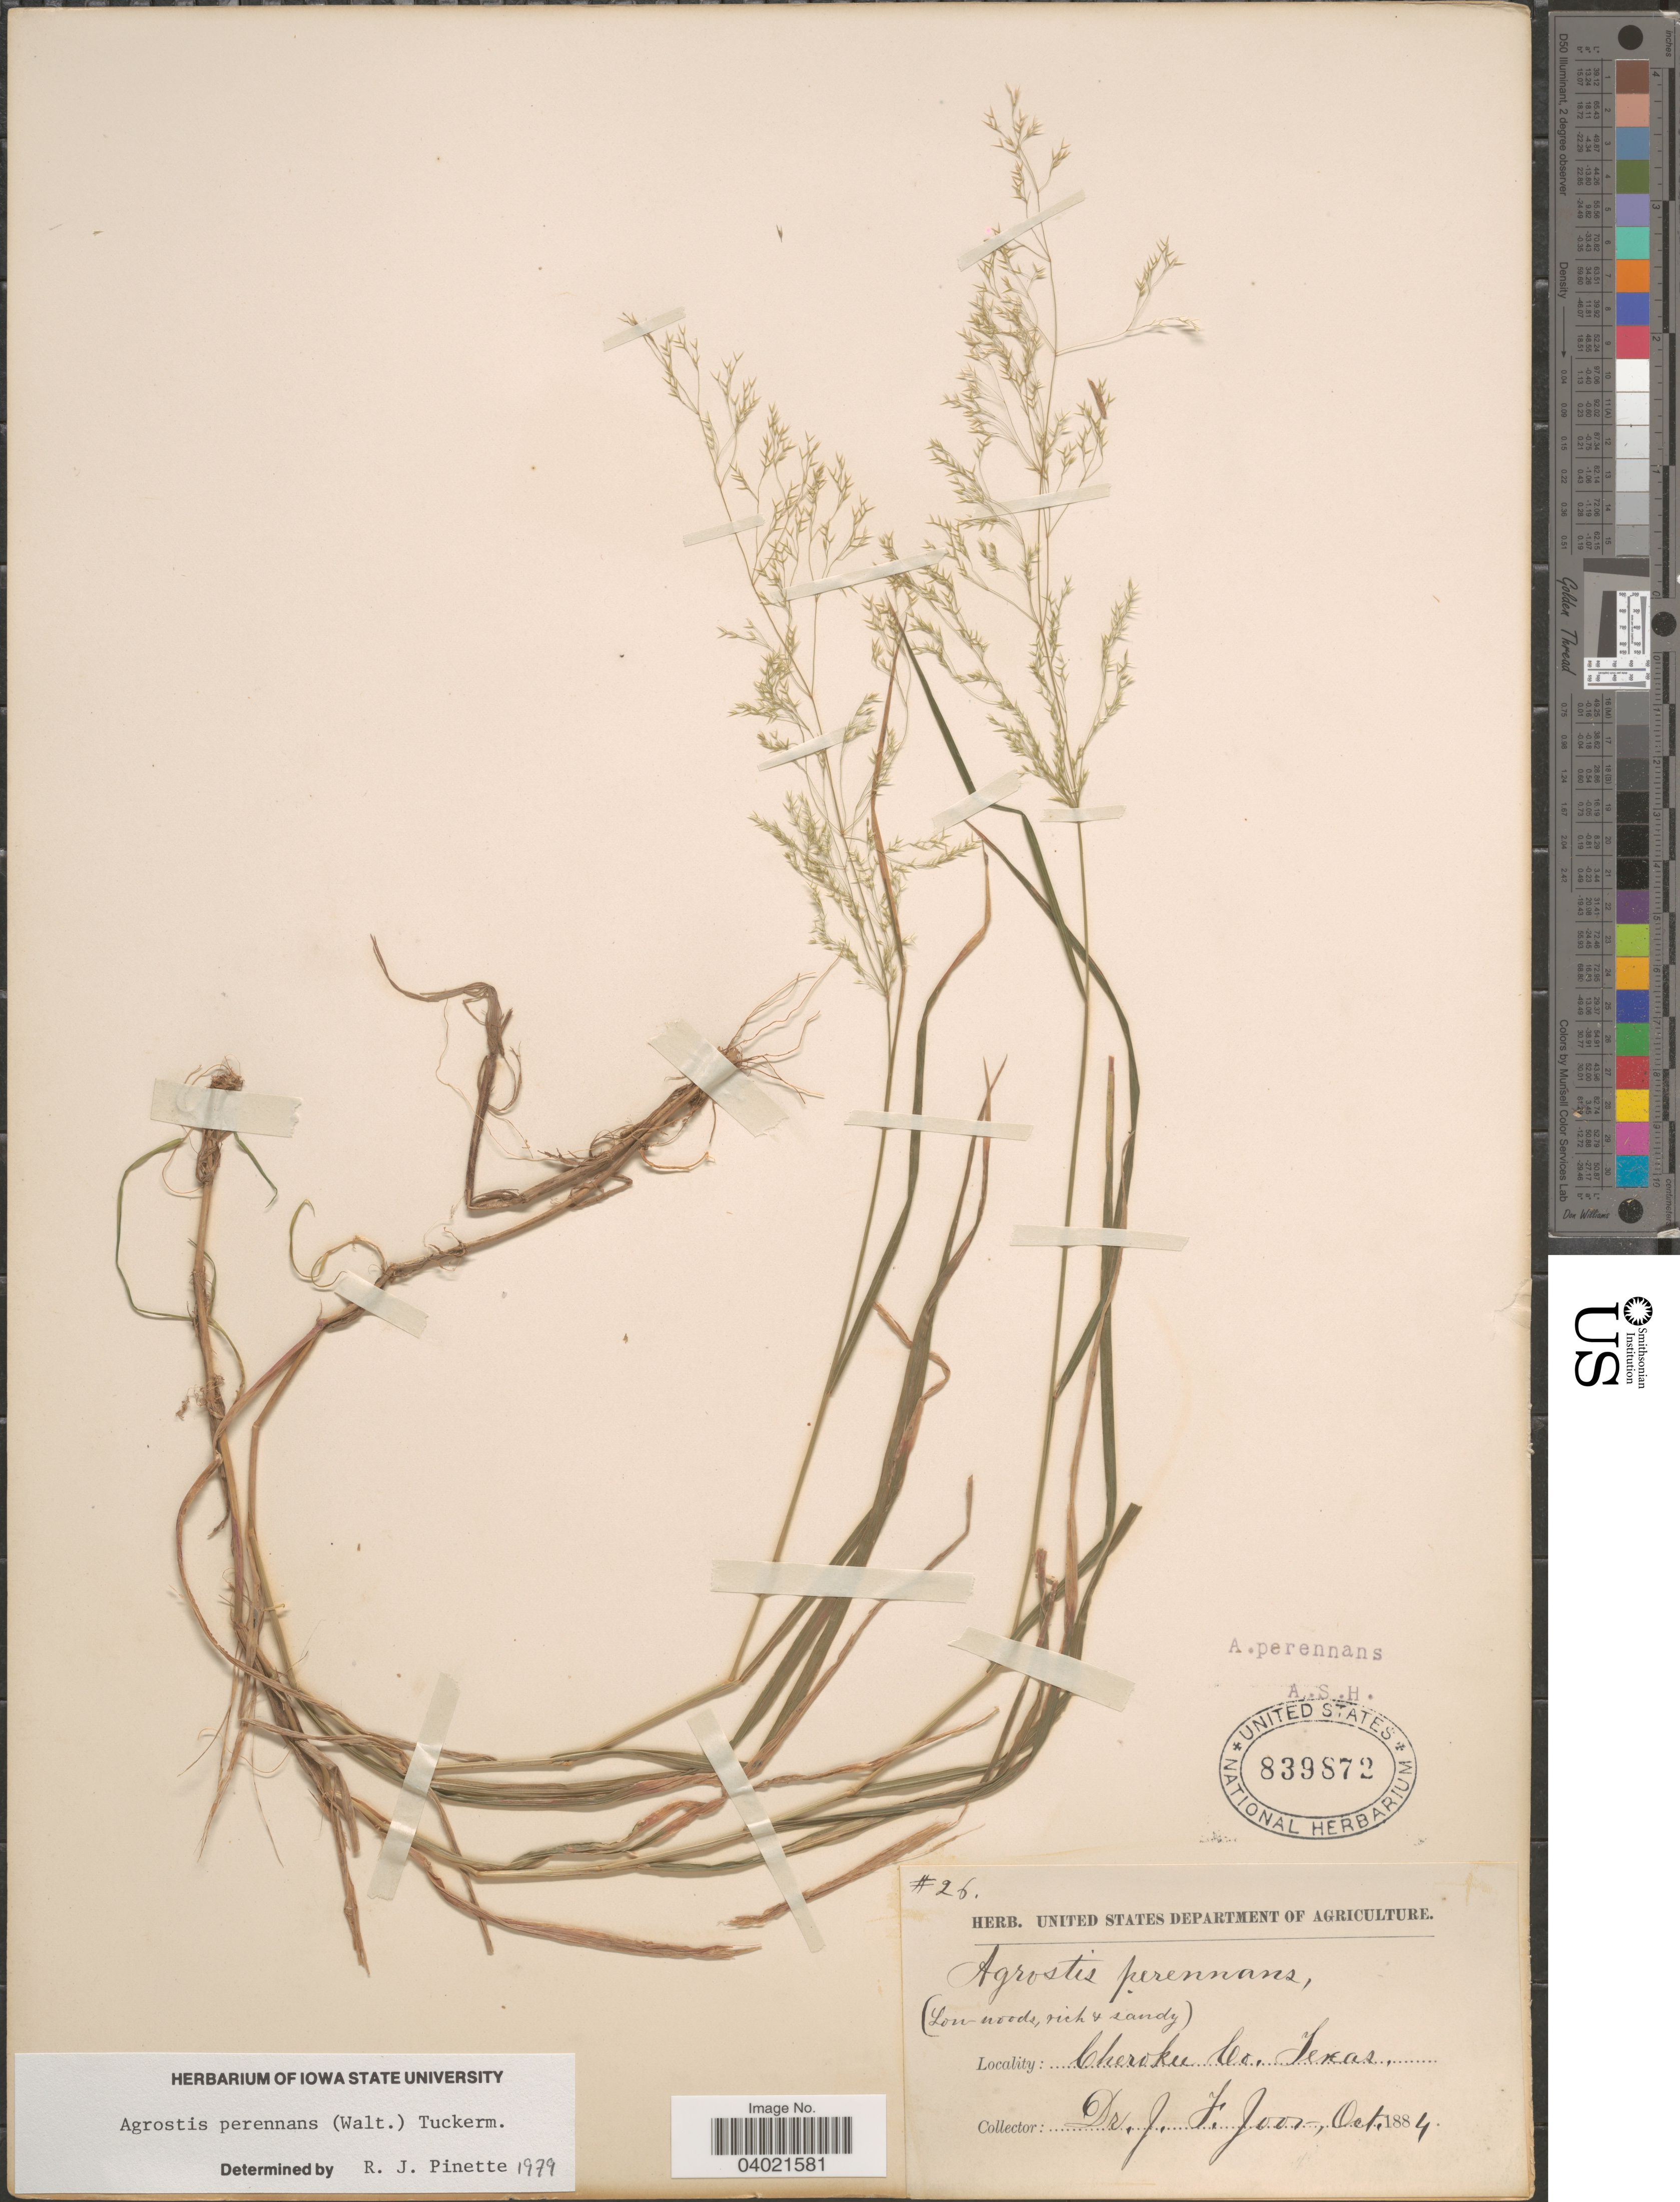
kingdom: Plantae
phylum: Tracheophyta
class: Liliopsida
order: Poales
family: Poaceae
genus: Agrostis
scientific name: Agrostis perennans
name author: (Walter) Tuck.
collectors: J. F. Joor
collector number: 26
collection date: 1884-10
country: United States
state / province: Texas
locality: Cherokee Co.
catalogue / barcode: US 839872